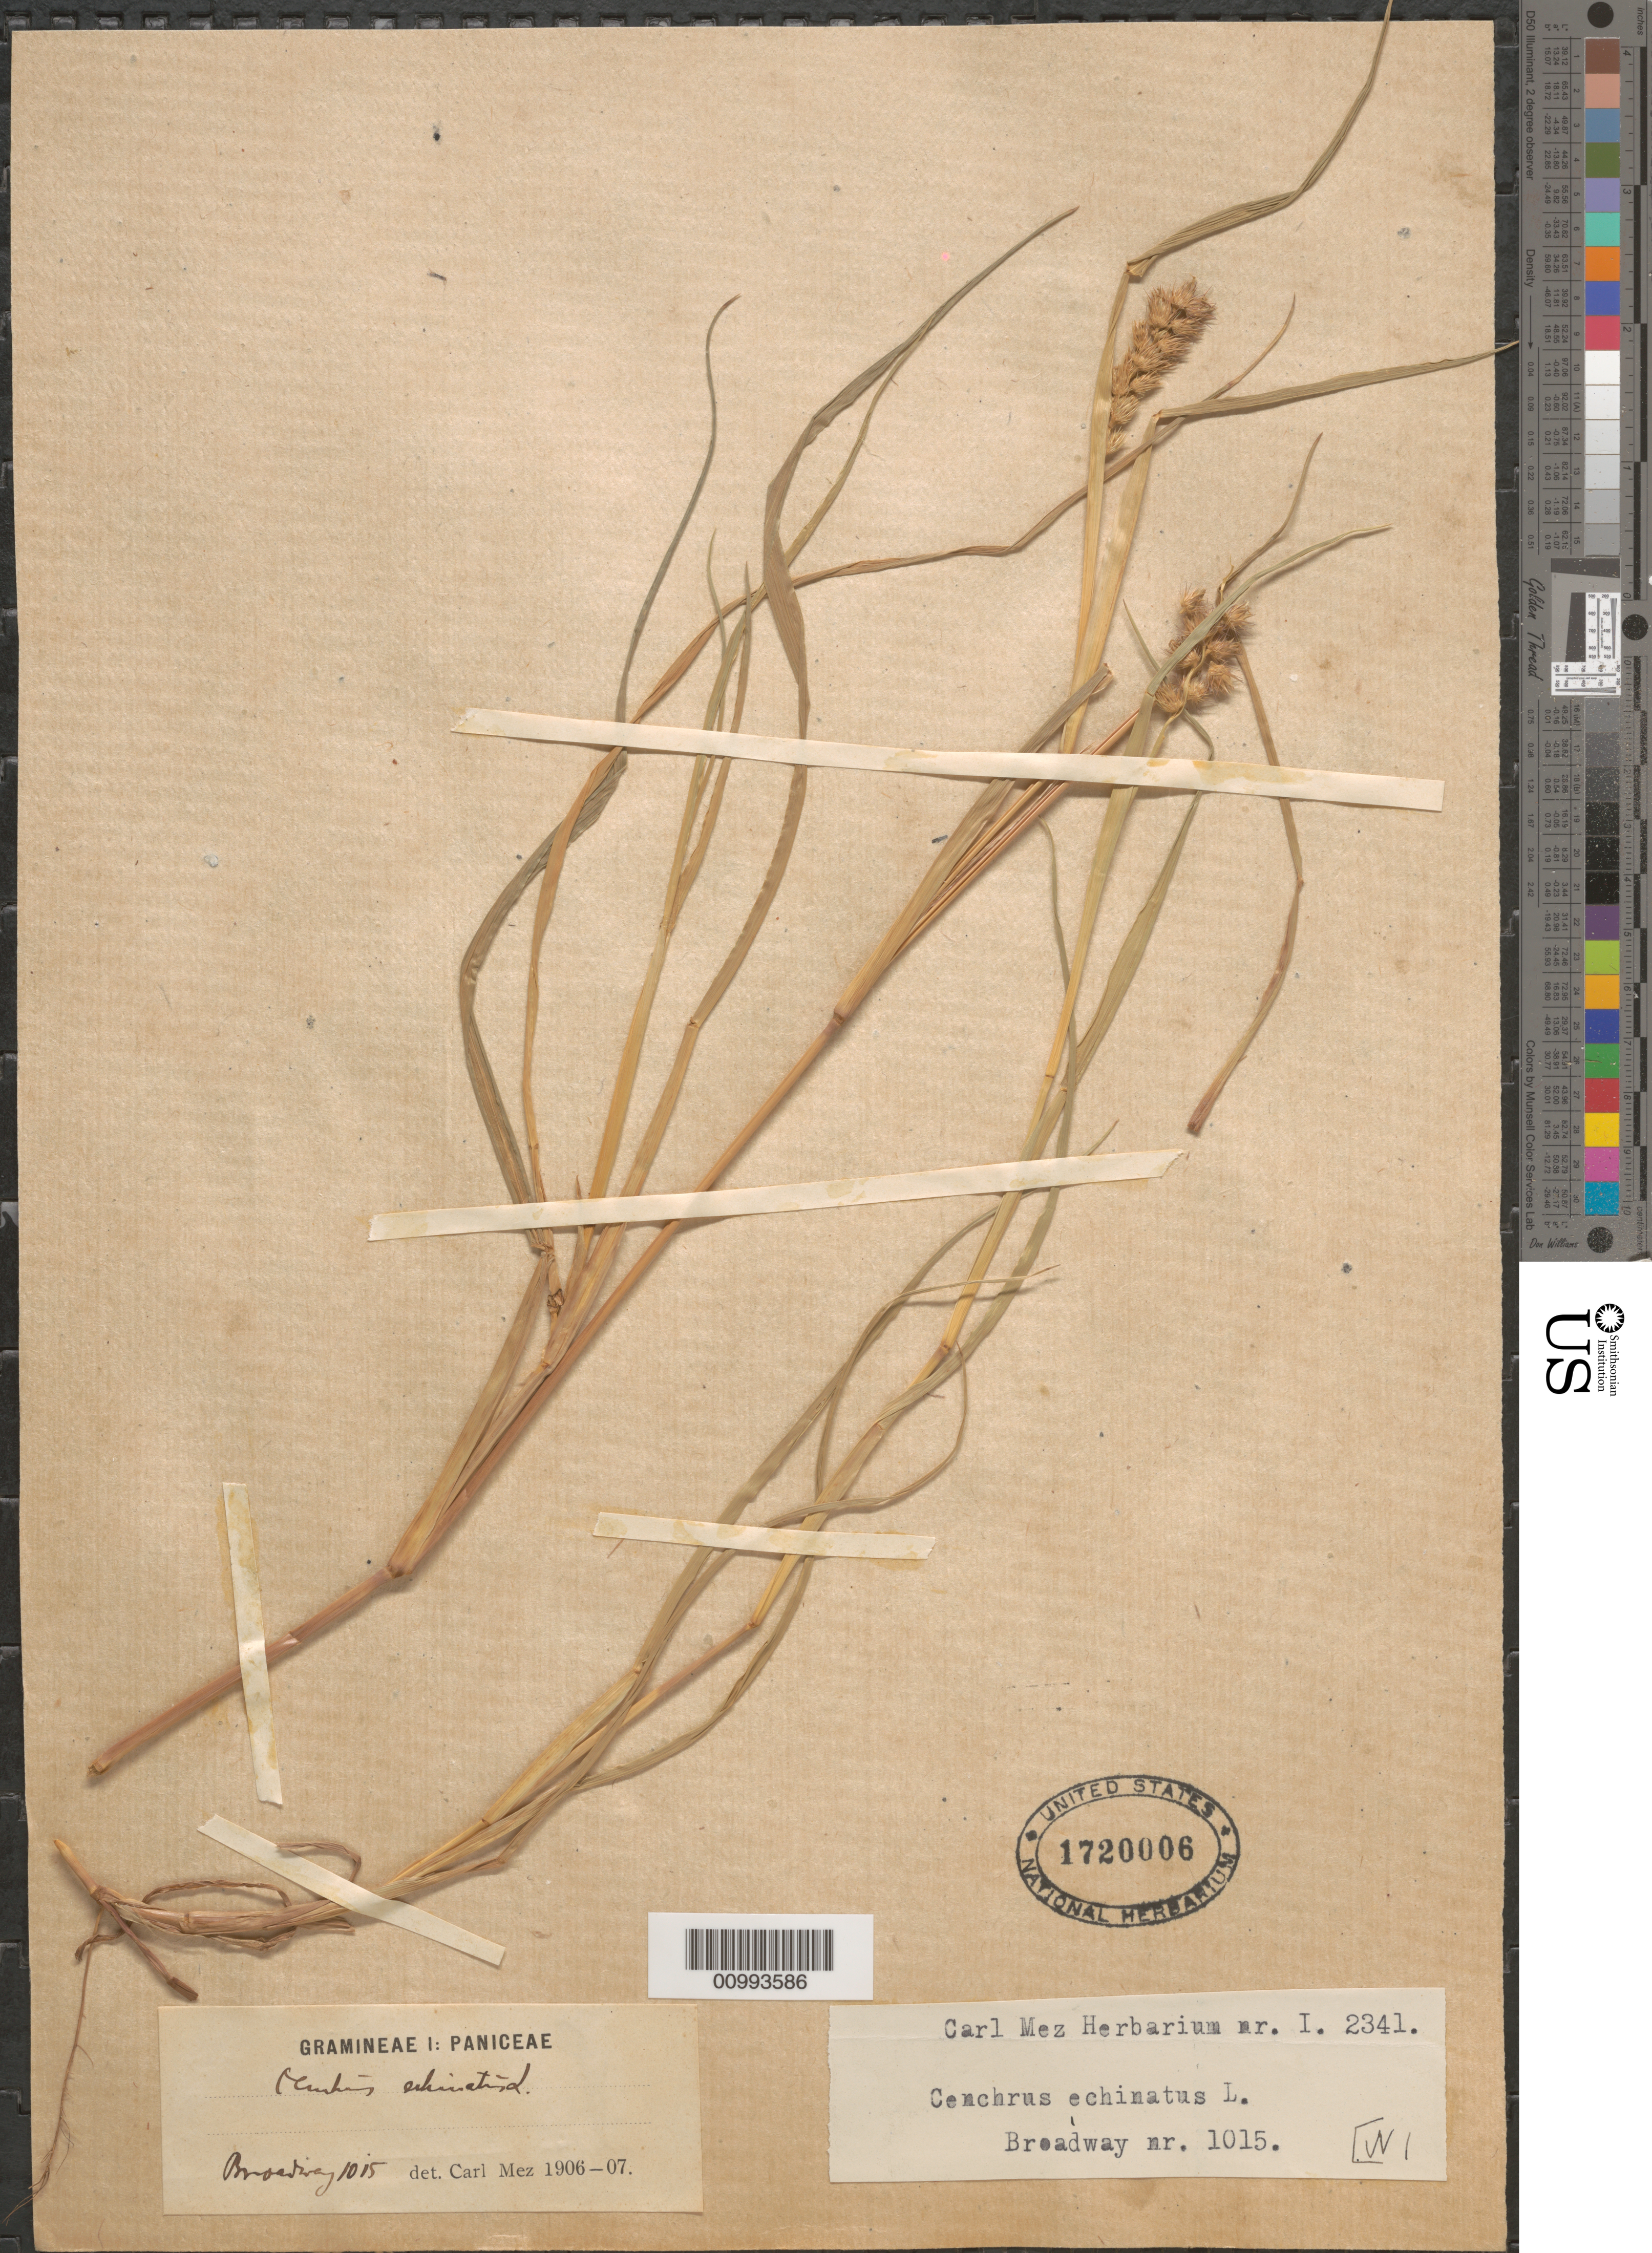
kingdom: Plantae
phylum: Tracheophyta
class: Liliopsida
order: Poales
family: Poaceae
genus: Brachiaria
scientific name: Brachiaria echinulata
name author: (Mez) Parodi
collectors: W. E. Broadway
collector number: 1015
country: Grenada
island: Grenada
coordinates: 0 N, 0 E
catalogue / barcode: US 1720006